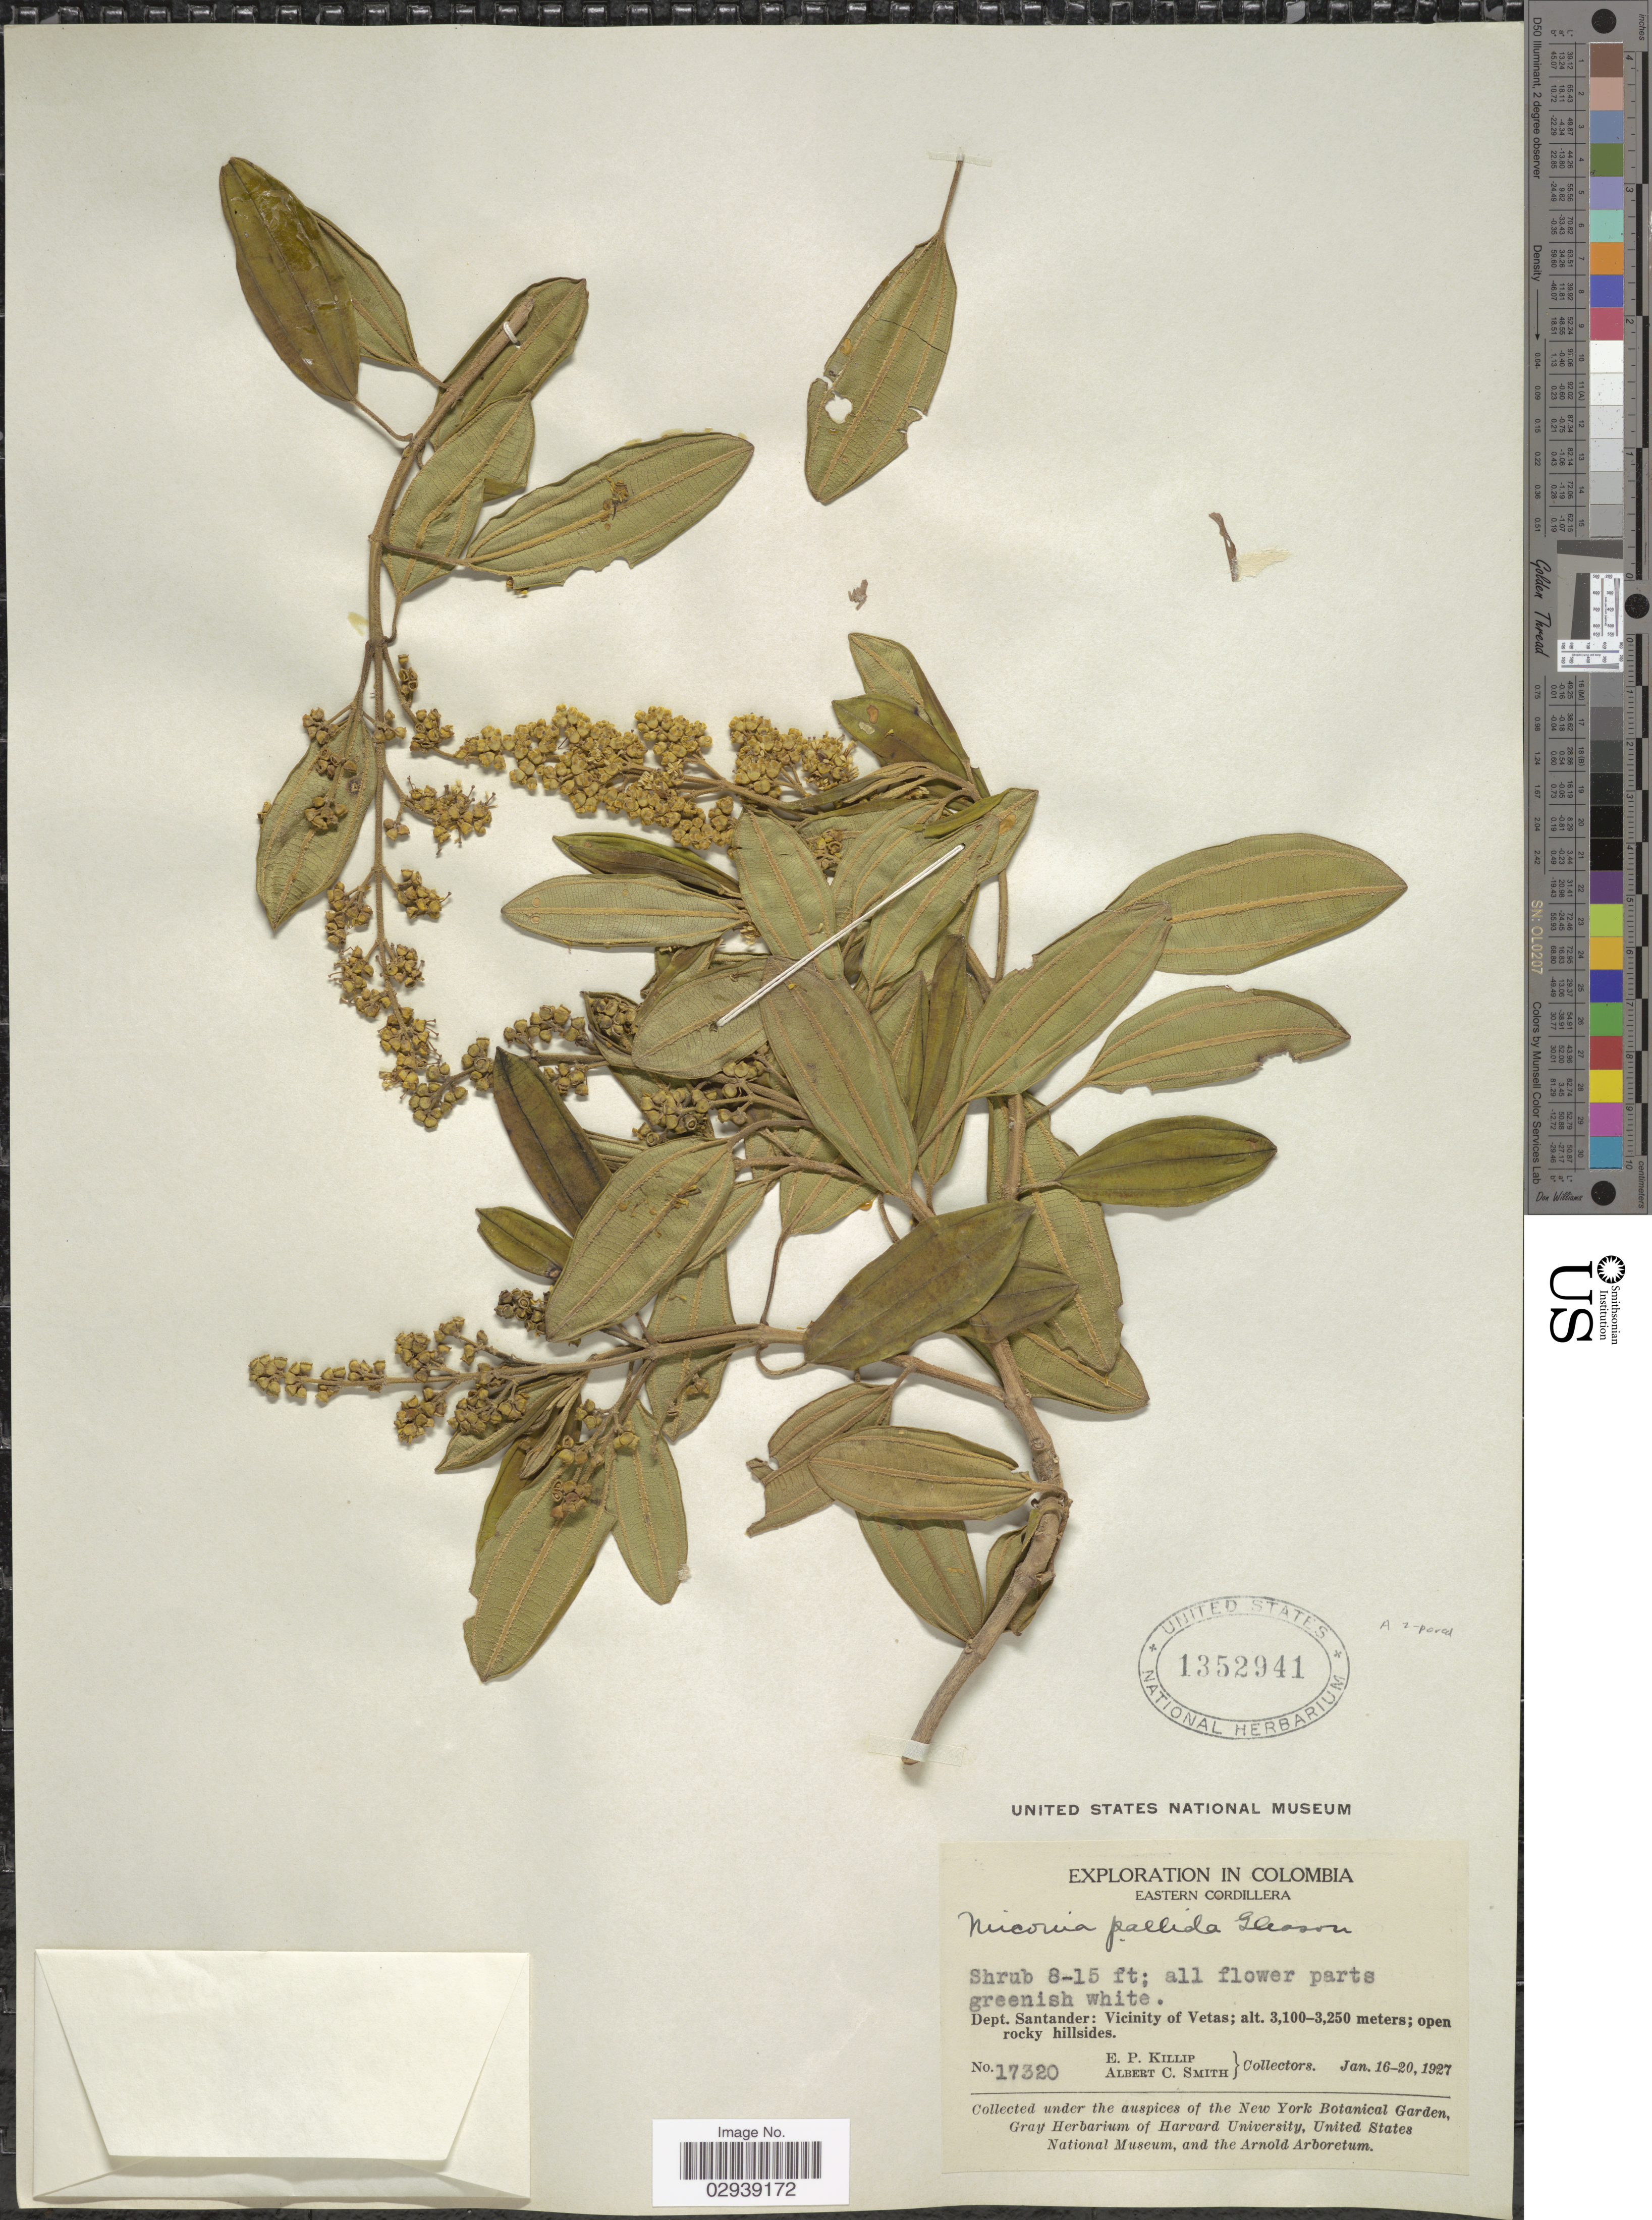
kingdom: Plantae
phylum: Tracheophyta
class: Magnoliopsida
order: Myrtales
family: Melastomataceae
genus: Miconia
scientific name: Miconia elaeoides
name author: Naudin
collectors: E. P. Killip & A. C. Smith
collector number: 17320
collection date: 1927-01-16/1927-01-20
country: Colombia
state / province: Santander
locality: Eastern Cordillera. Dept. Santander: Vicinity of Vetas.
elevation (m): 3100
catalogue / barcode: US 1352941